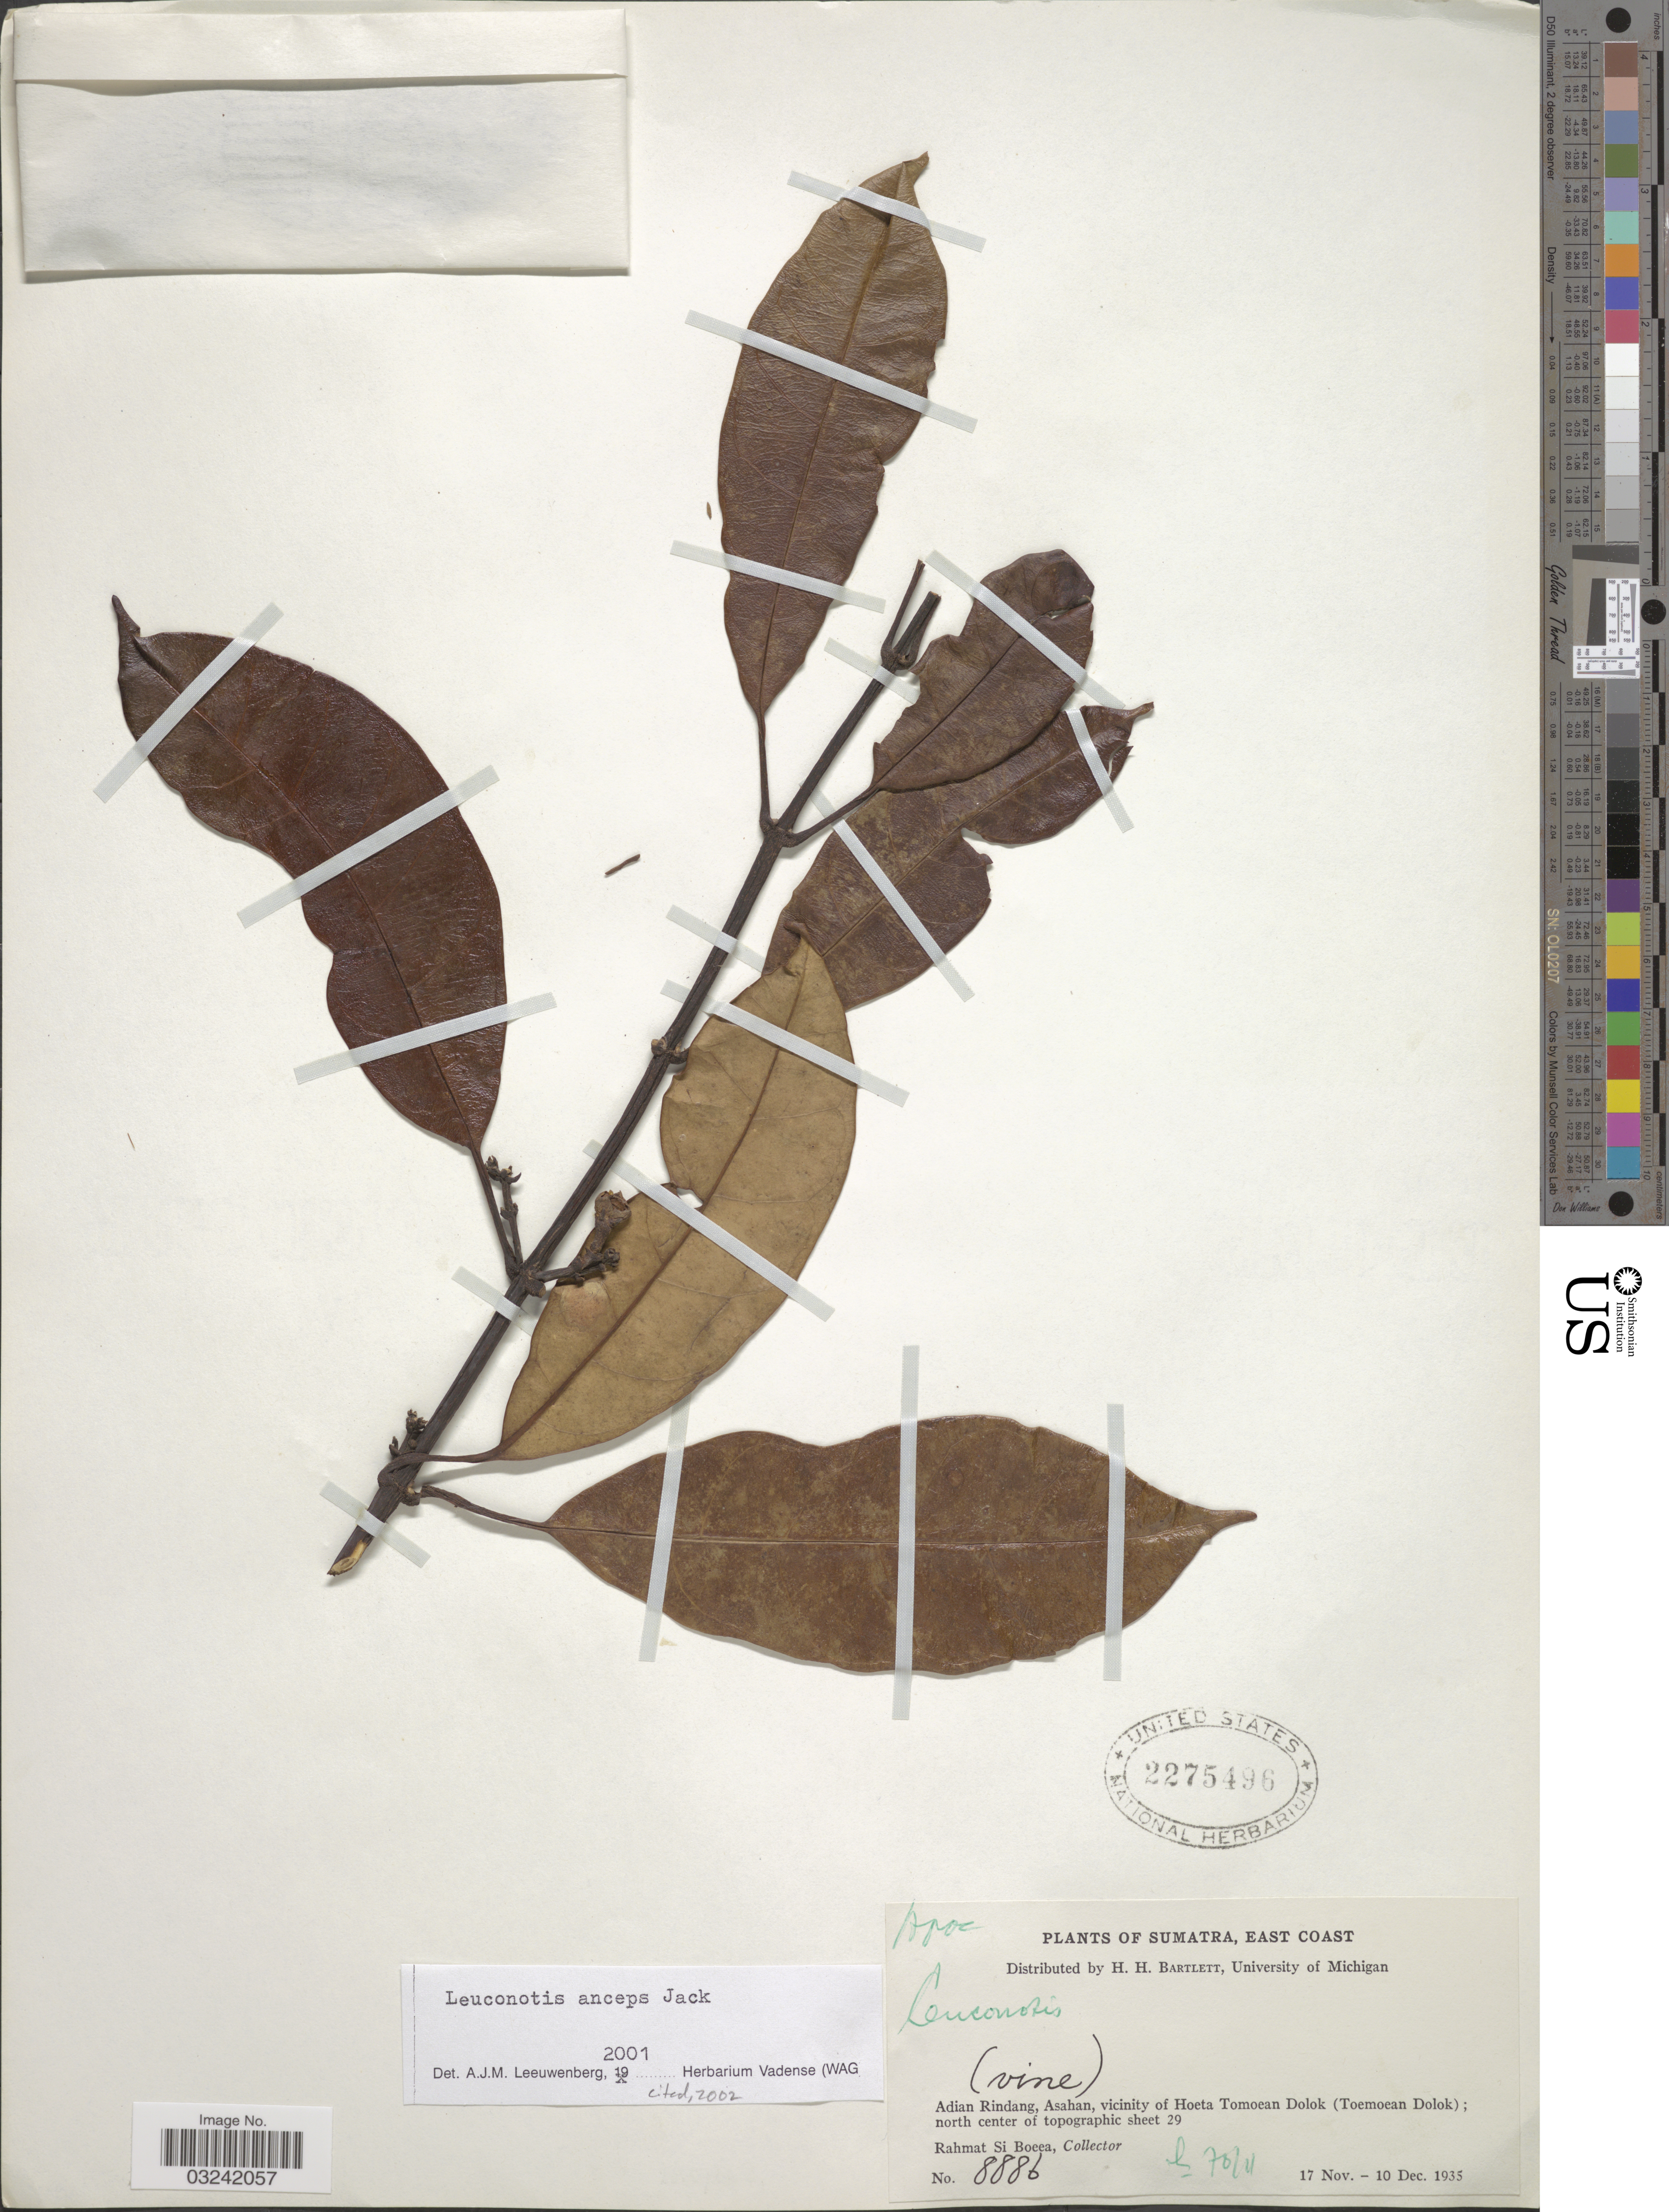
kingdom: Plantae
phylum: Tracheophyta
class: Magnoliopsida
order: Gentianales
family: Apocynaceae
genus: Leuconotis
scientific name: Leuconotis anceps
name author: Jack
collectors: Rahmat Si Boeea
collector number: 8886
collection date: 1935-11-17/1935-12-10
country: Indonesia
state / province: Sumatra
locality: Sumatra, East Coast, Adian Rindang, Asahan, vicinity of Hoeta Tomoean Dolok (Toemoean Dolok); north center of topographic sheet 29.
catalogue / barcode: US 2275496